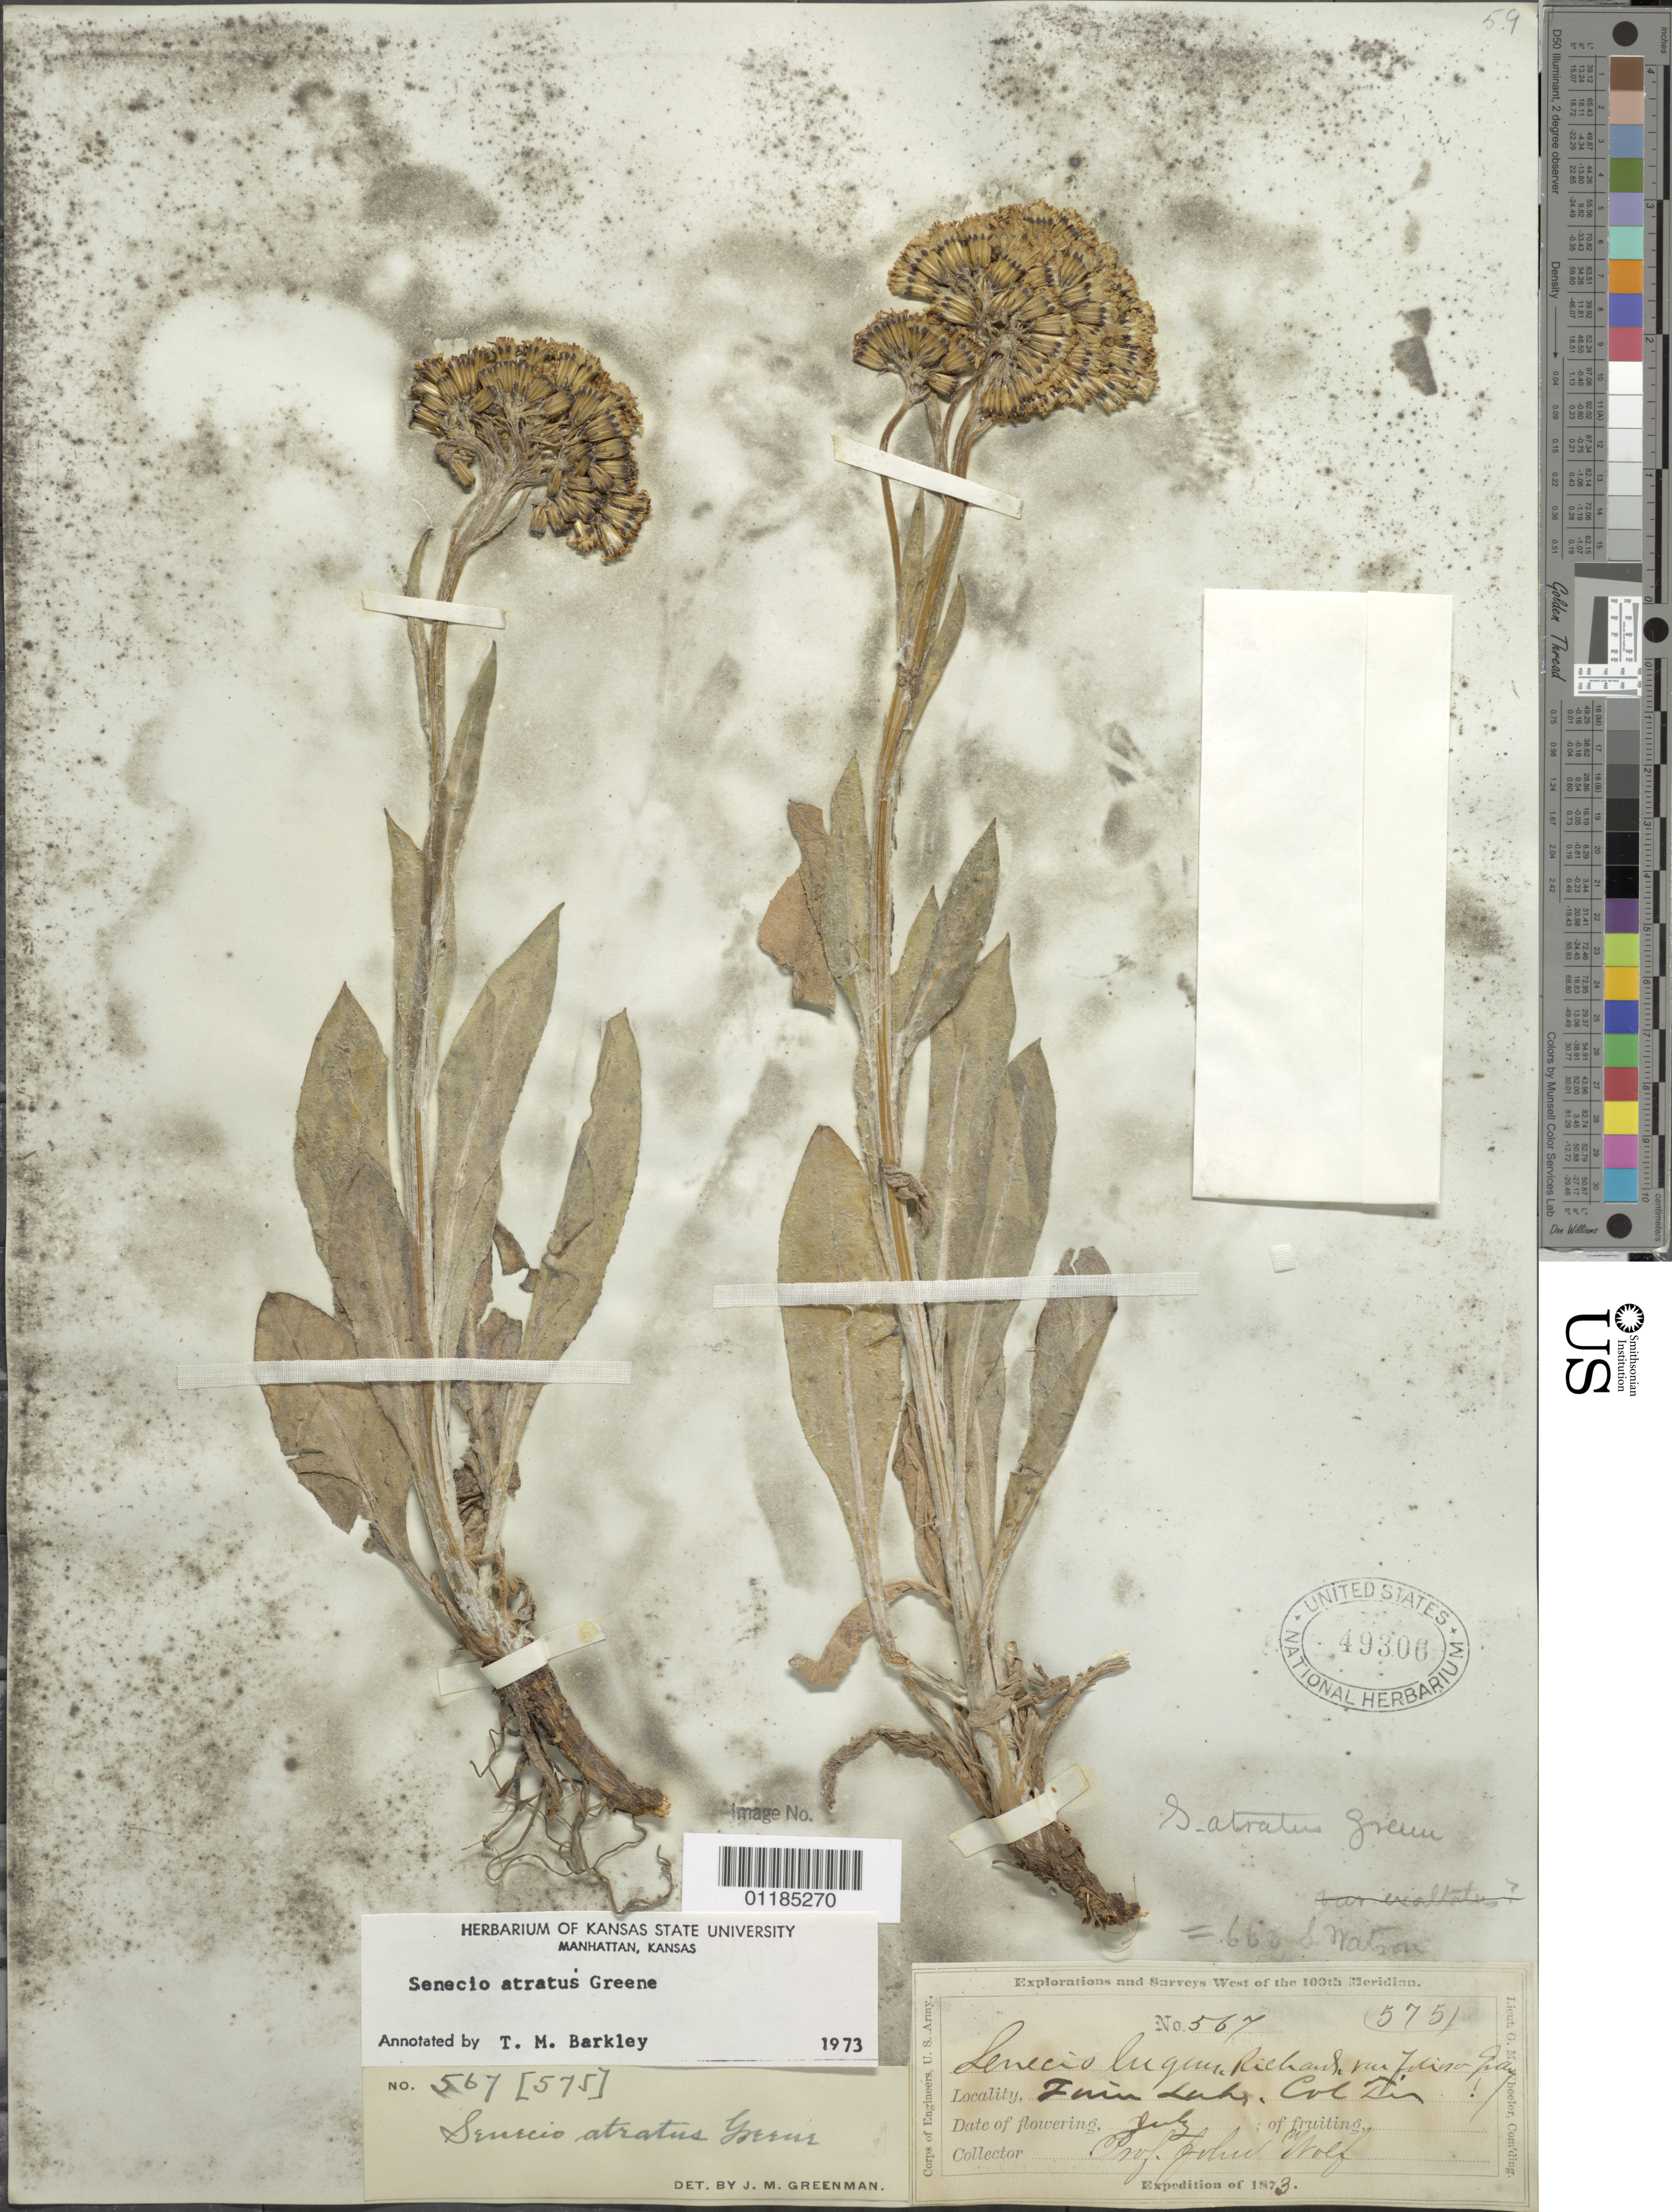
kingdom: Plantae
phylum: Tracheophyta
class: Magnoliopsida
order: Asterales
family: Asteraceae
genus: Senecio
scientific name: Senecio atratus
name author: Greene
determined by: Barkley, Theodore M.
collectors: J. Wolf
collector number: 567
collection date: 1873-07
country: United States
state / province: Colorado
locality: Twin Lakes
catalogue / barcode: US 49306